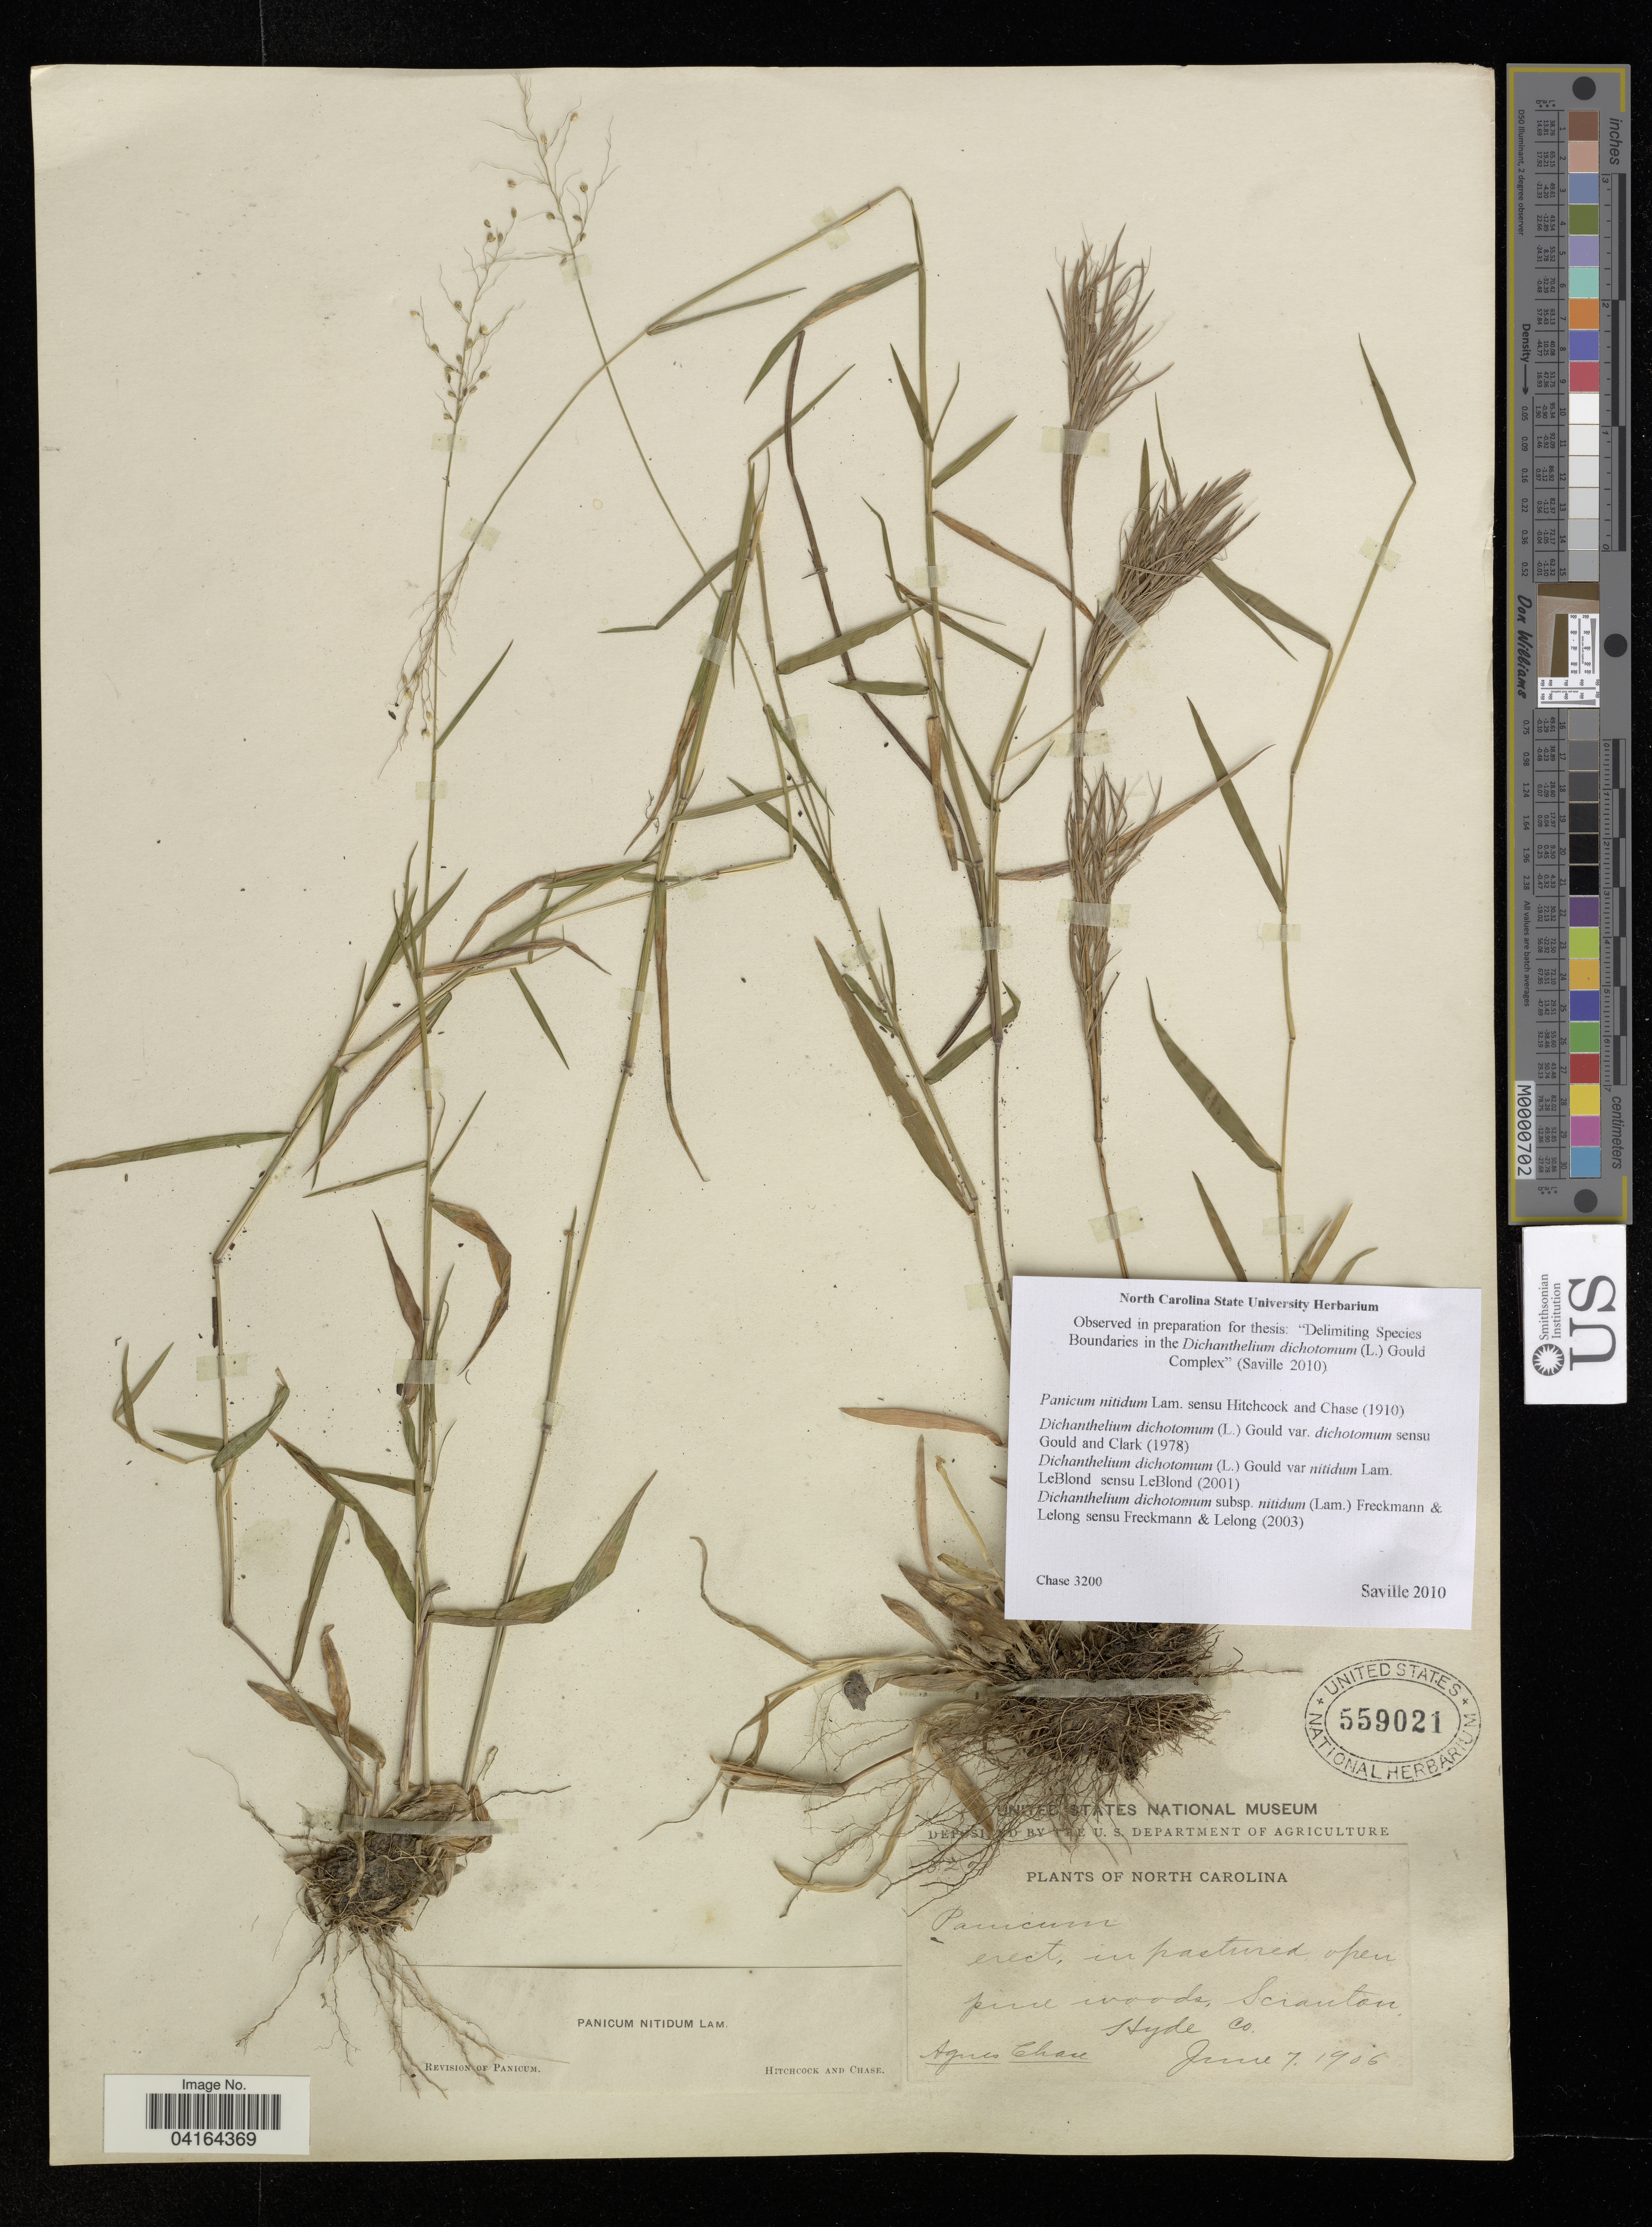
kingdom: Plantae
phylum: Tracheophyta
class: Liliopsida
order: Poales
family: Poaceae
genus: Dichanthelium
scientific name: Dichanthelium dichotomum subsp. nitidum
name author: (Lam.) Freckmann & Lelong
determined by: Saville, A. C., (NCSC), North Carolina State University (UNITED STATES)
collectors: A. Chae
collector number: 3200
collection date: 1906-06-07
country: United States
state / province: North Carolina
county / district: Hyde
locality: Scianton, Hyde Co.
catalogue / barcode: US 559021